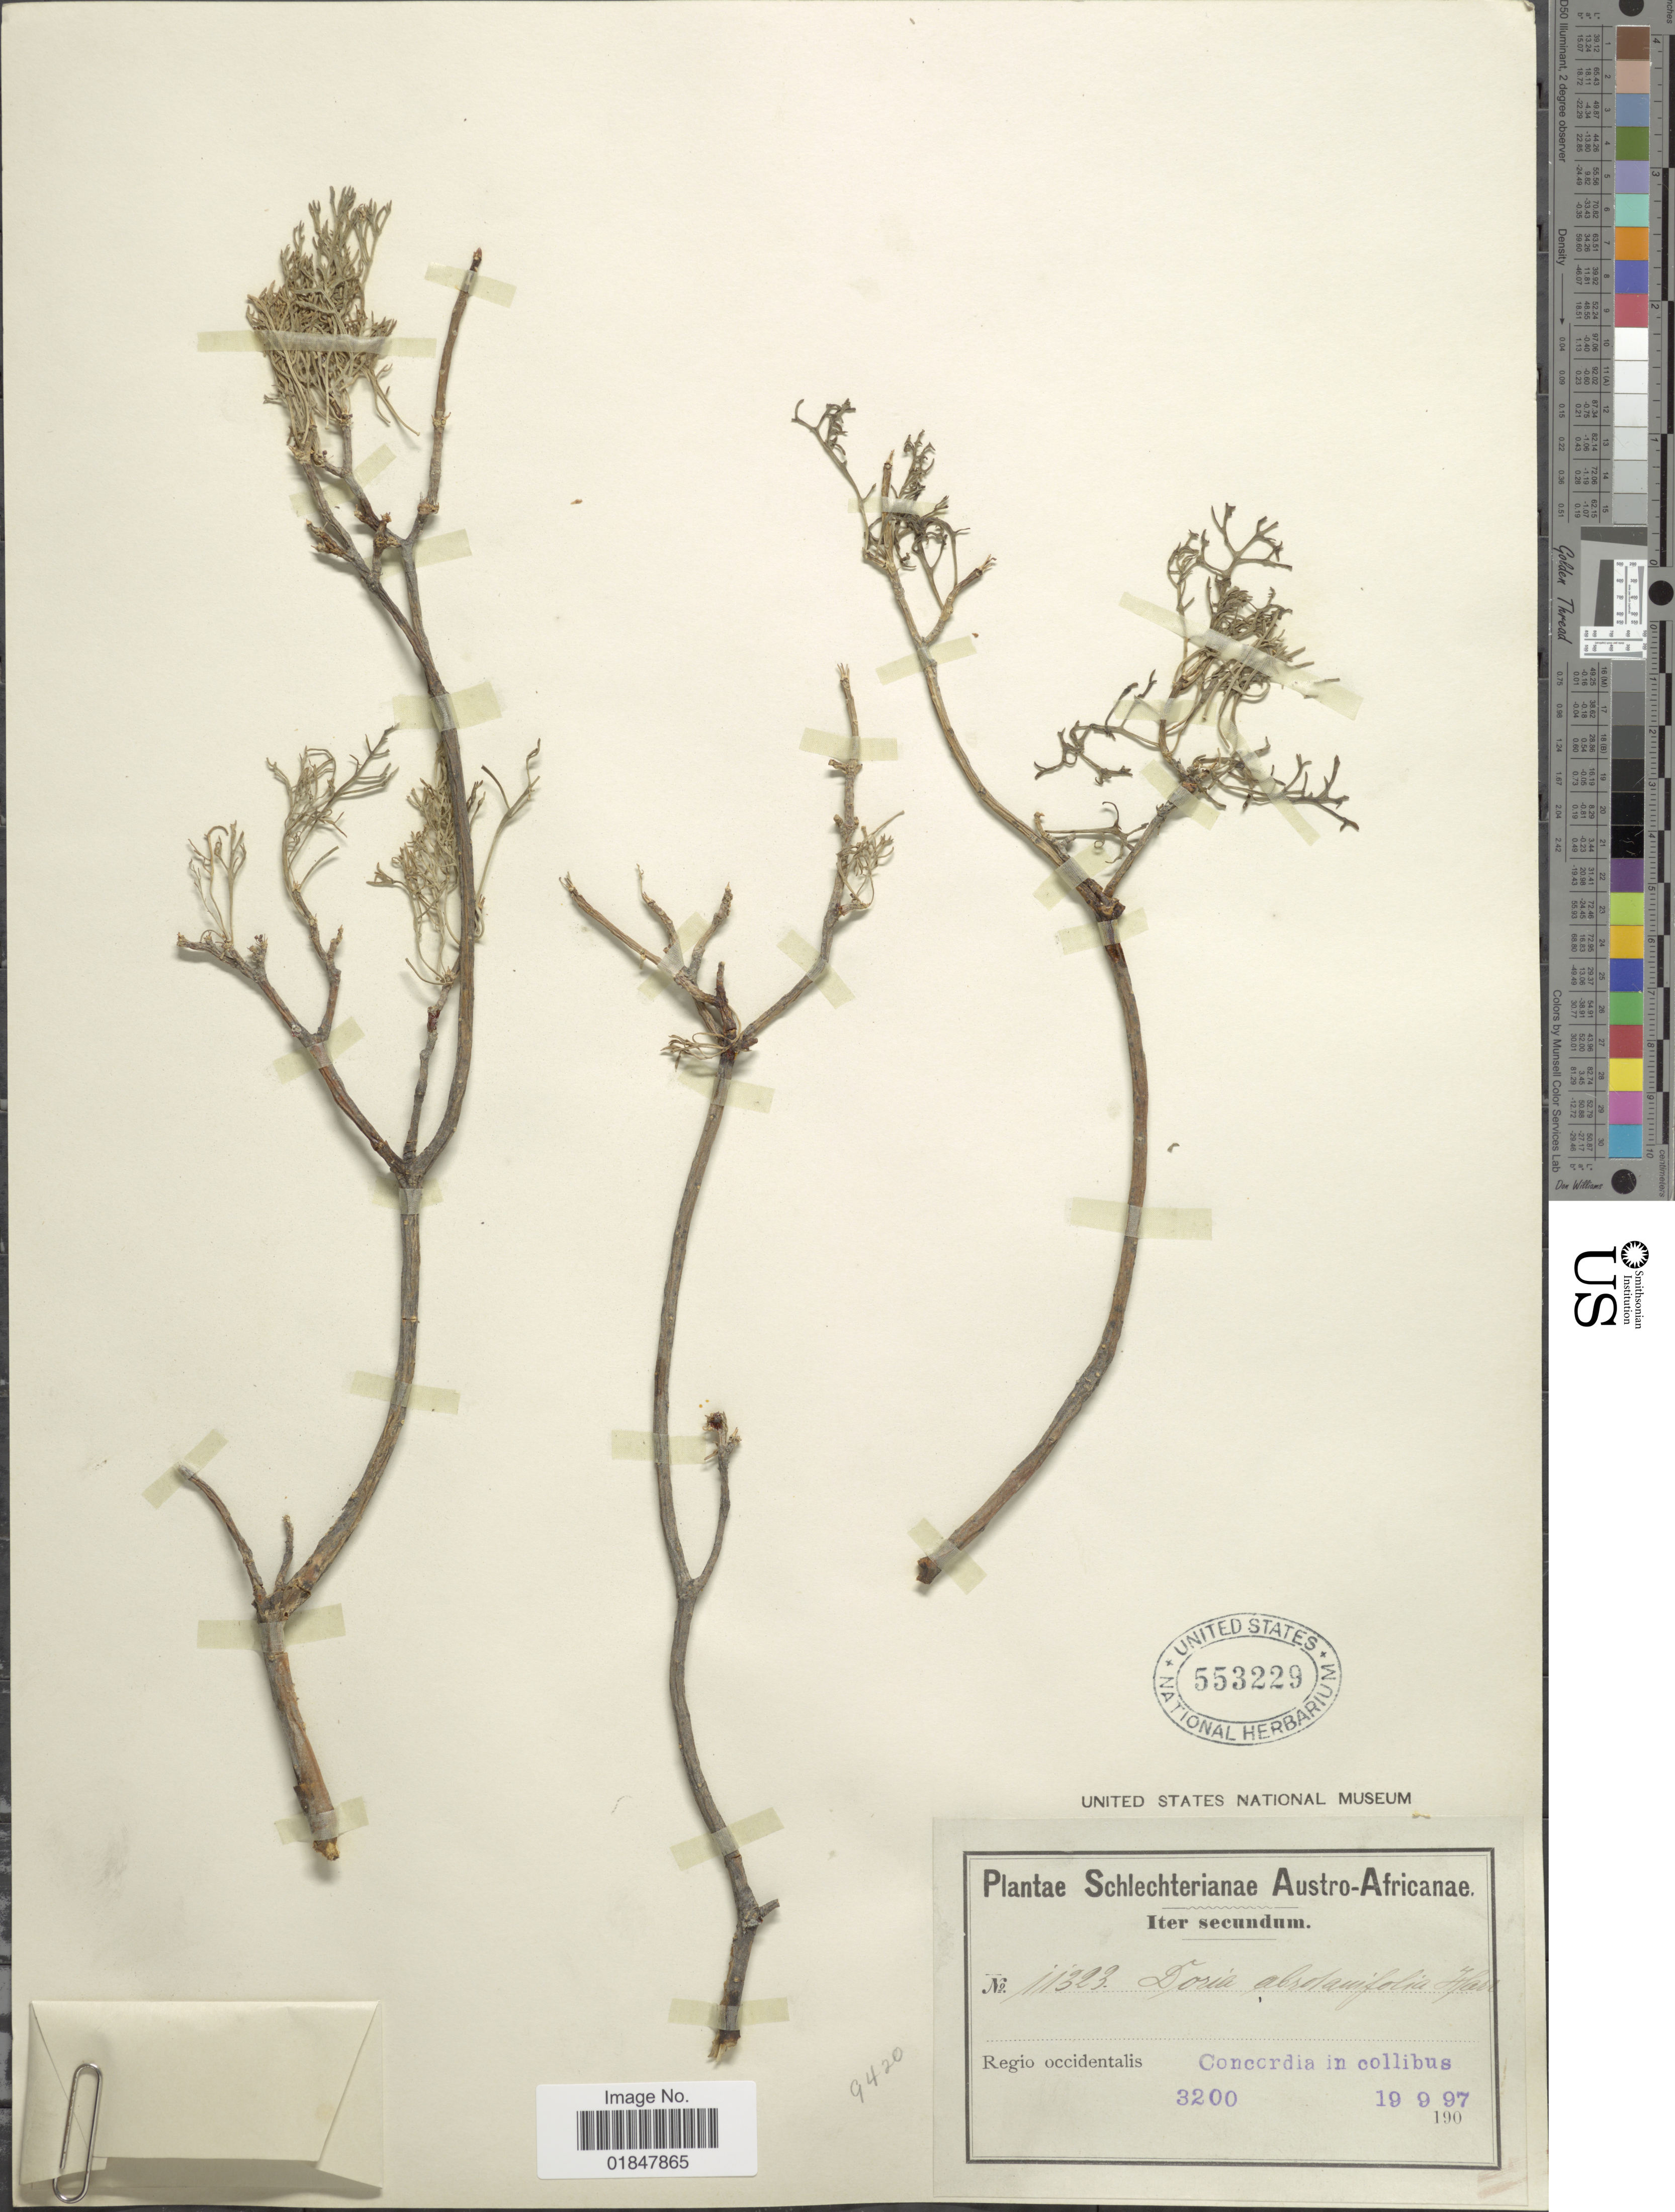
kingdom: Plantae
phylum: Tracheophyta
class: Magnoliopsida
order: Asterales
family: Asteraceae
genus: Othonna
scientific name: Othonna abrotanifolia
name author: (Harv.) Druce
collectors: Schlechter, --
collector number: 11323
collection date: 1997-09-19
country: South Africa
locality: Austro-Africanae, Terra Capensis, Concordia in collibus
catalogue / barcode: US 553229